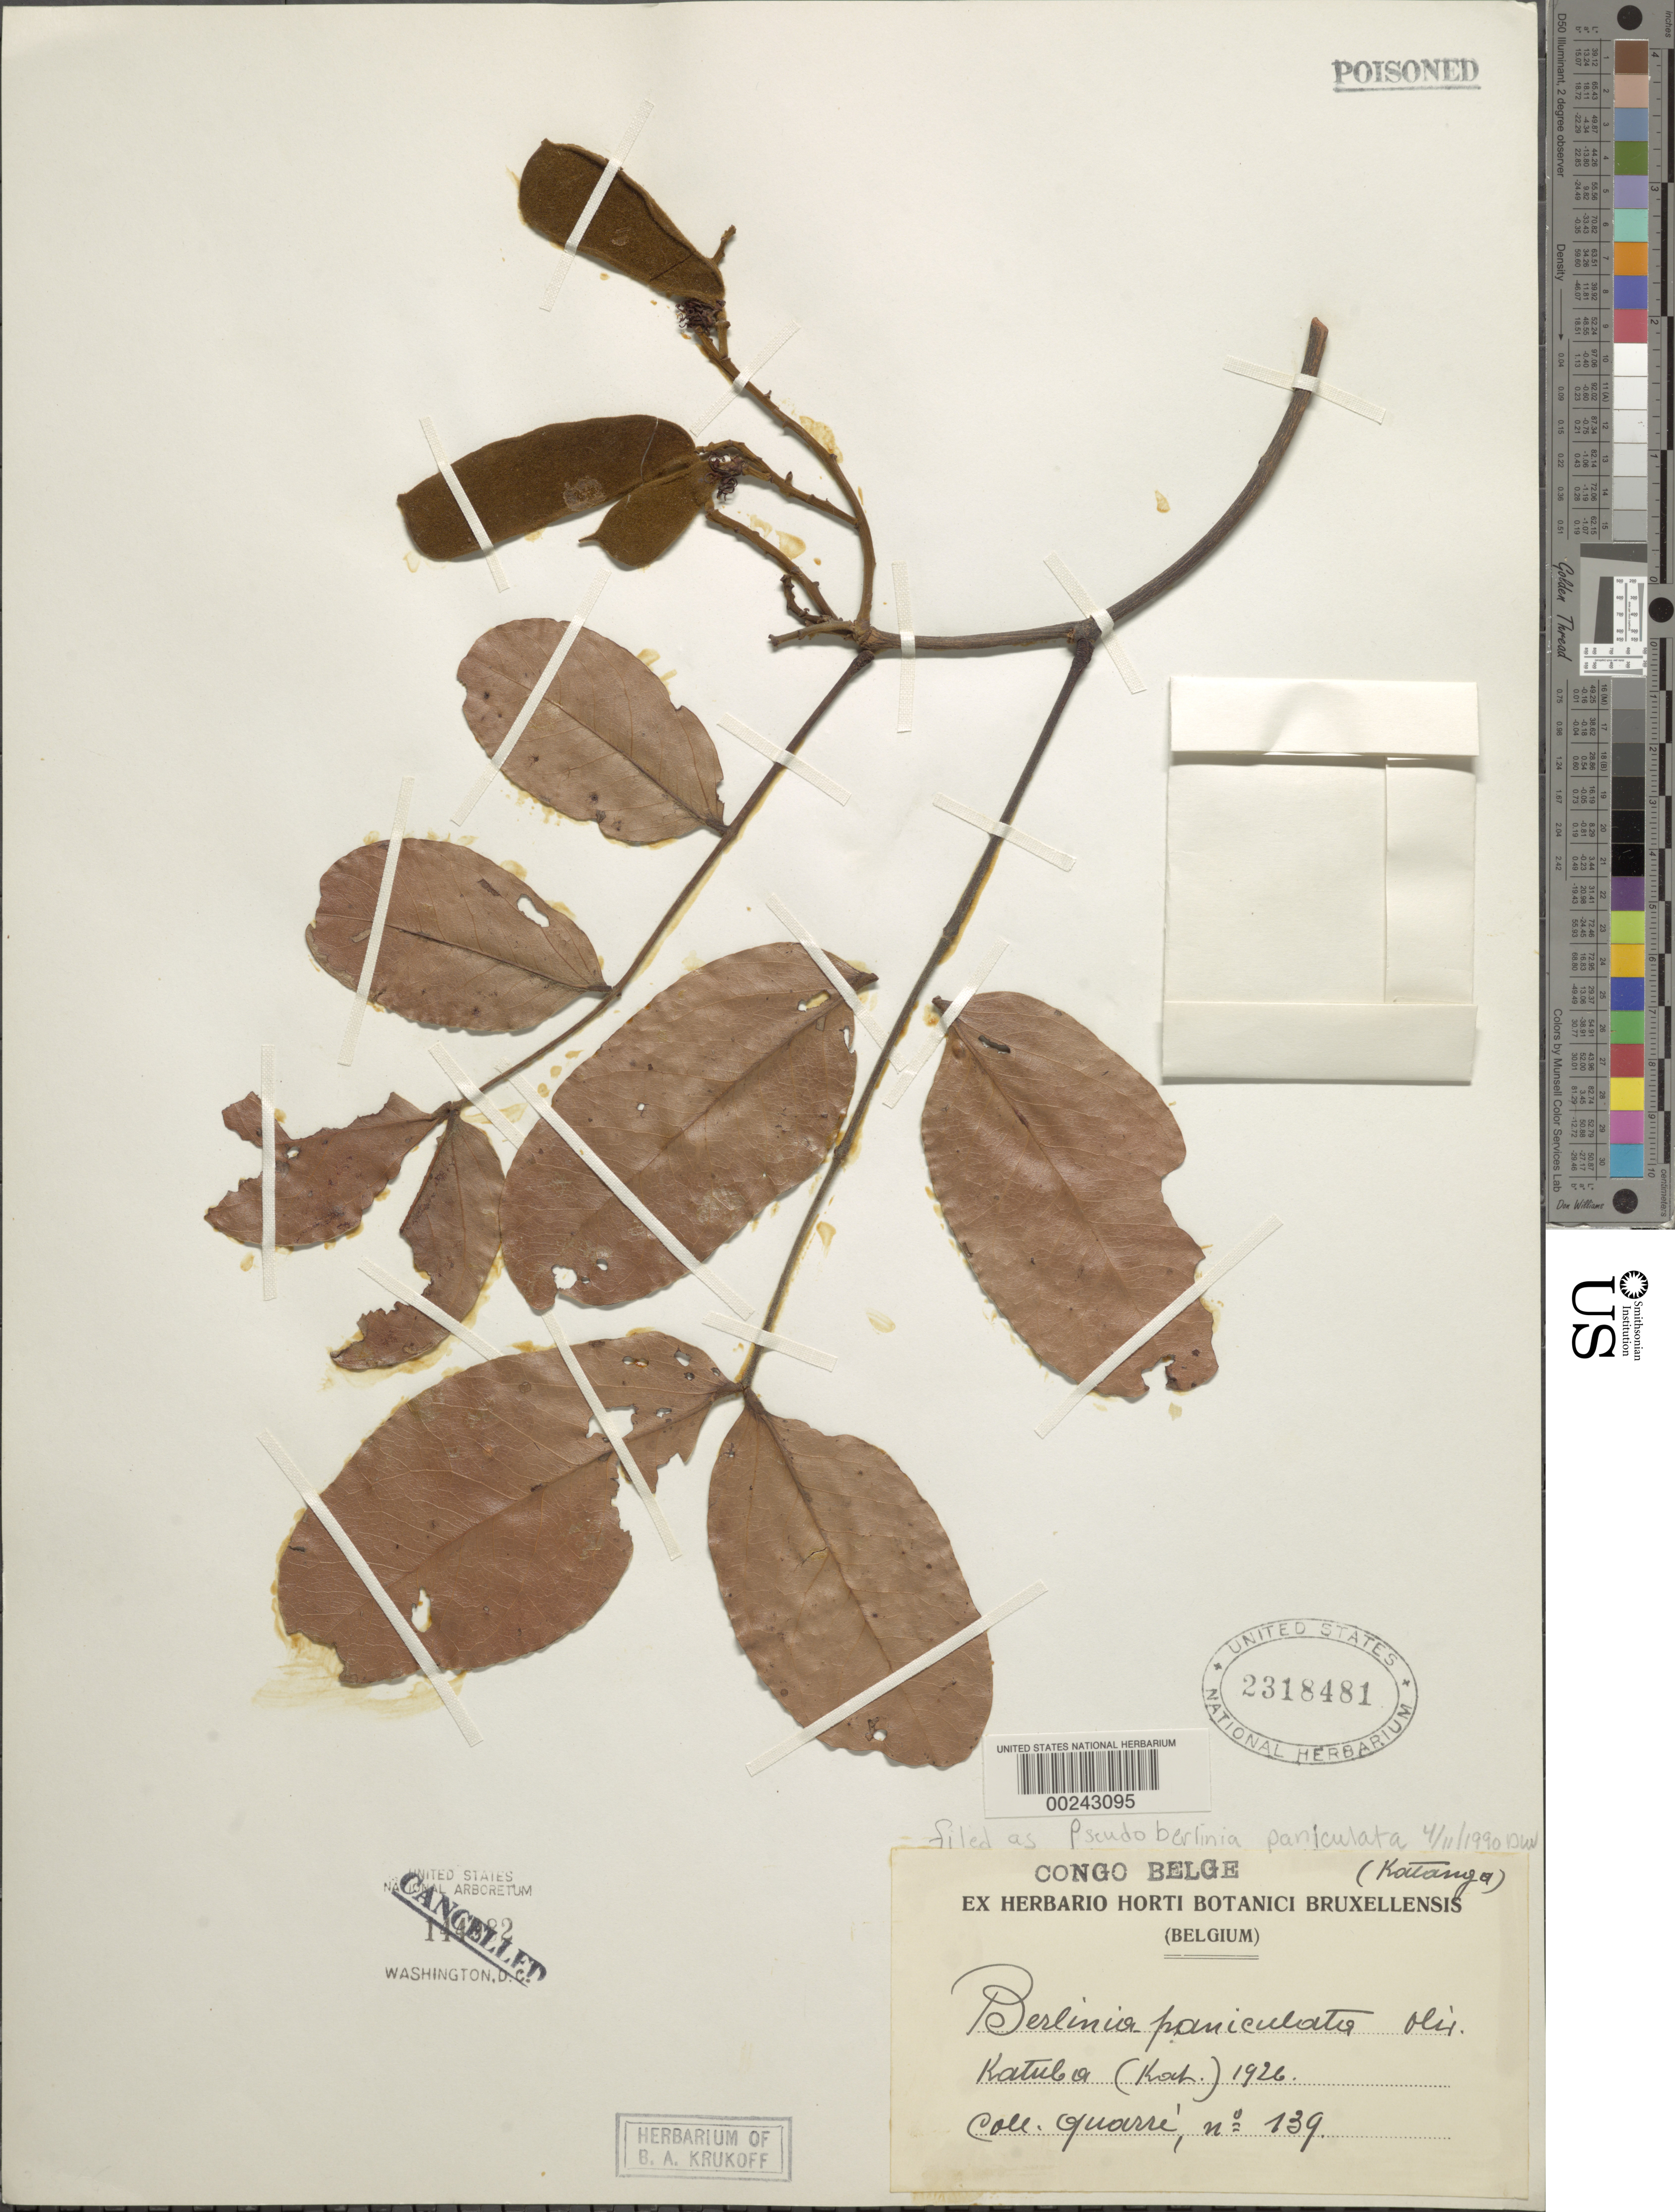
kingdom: Plantae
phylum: Tracheophyta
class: Magnoliopsida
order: Fabales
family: Fabaceae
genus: Julbernardia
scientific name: Julbernardia paniculata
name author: (Benth.) Troupin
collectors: P. Quarre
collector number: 139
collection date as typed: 1926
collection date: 1926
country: Congo, Democratic Republic of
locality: Katuba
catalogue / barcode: US 2318481